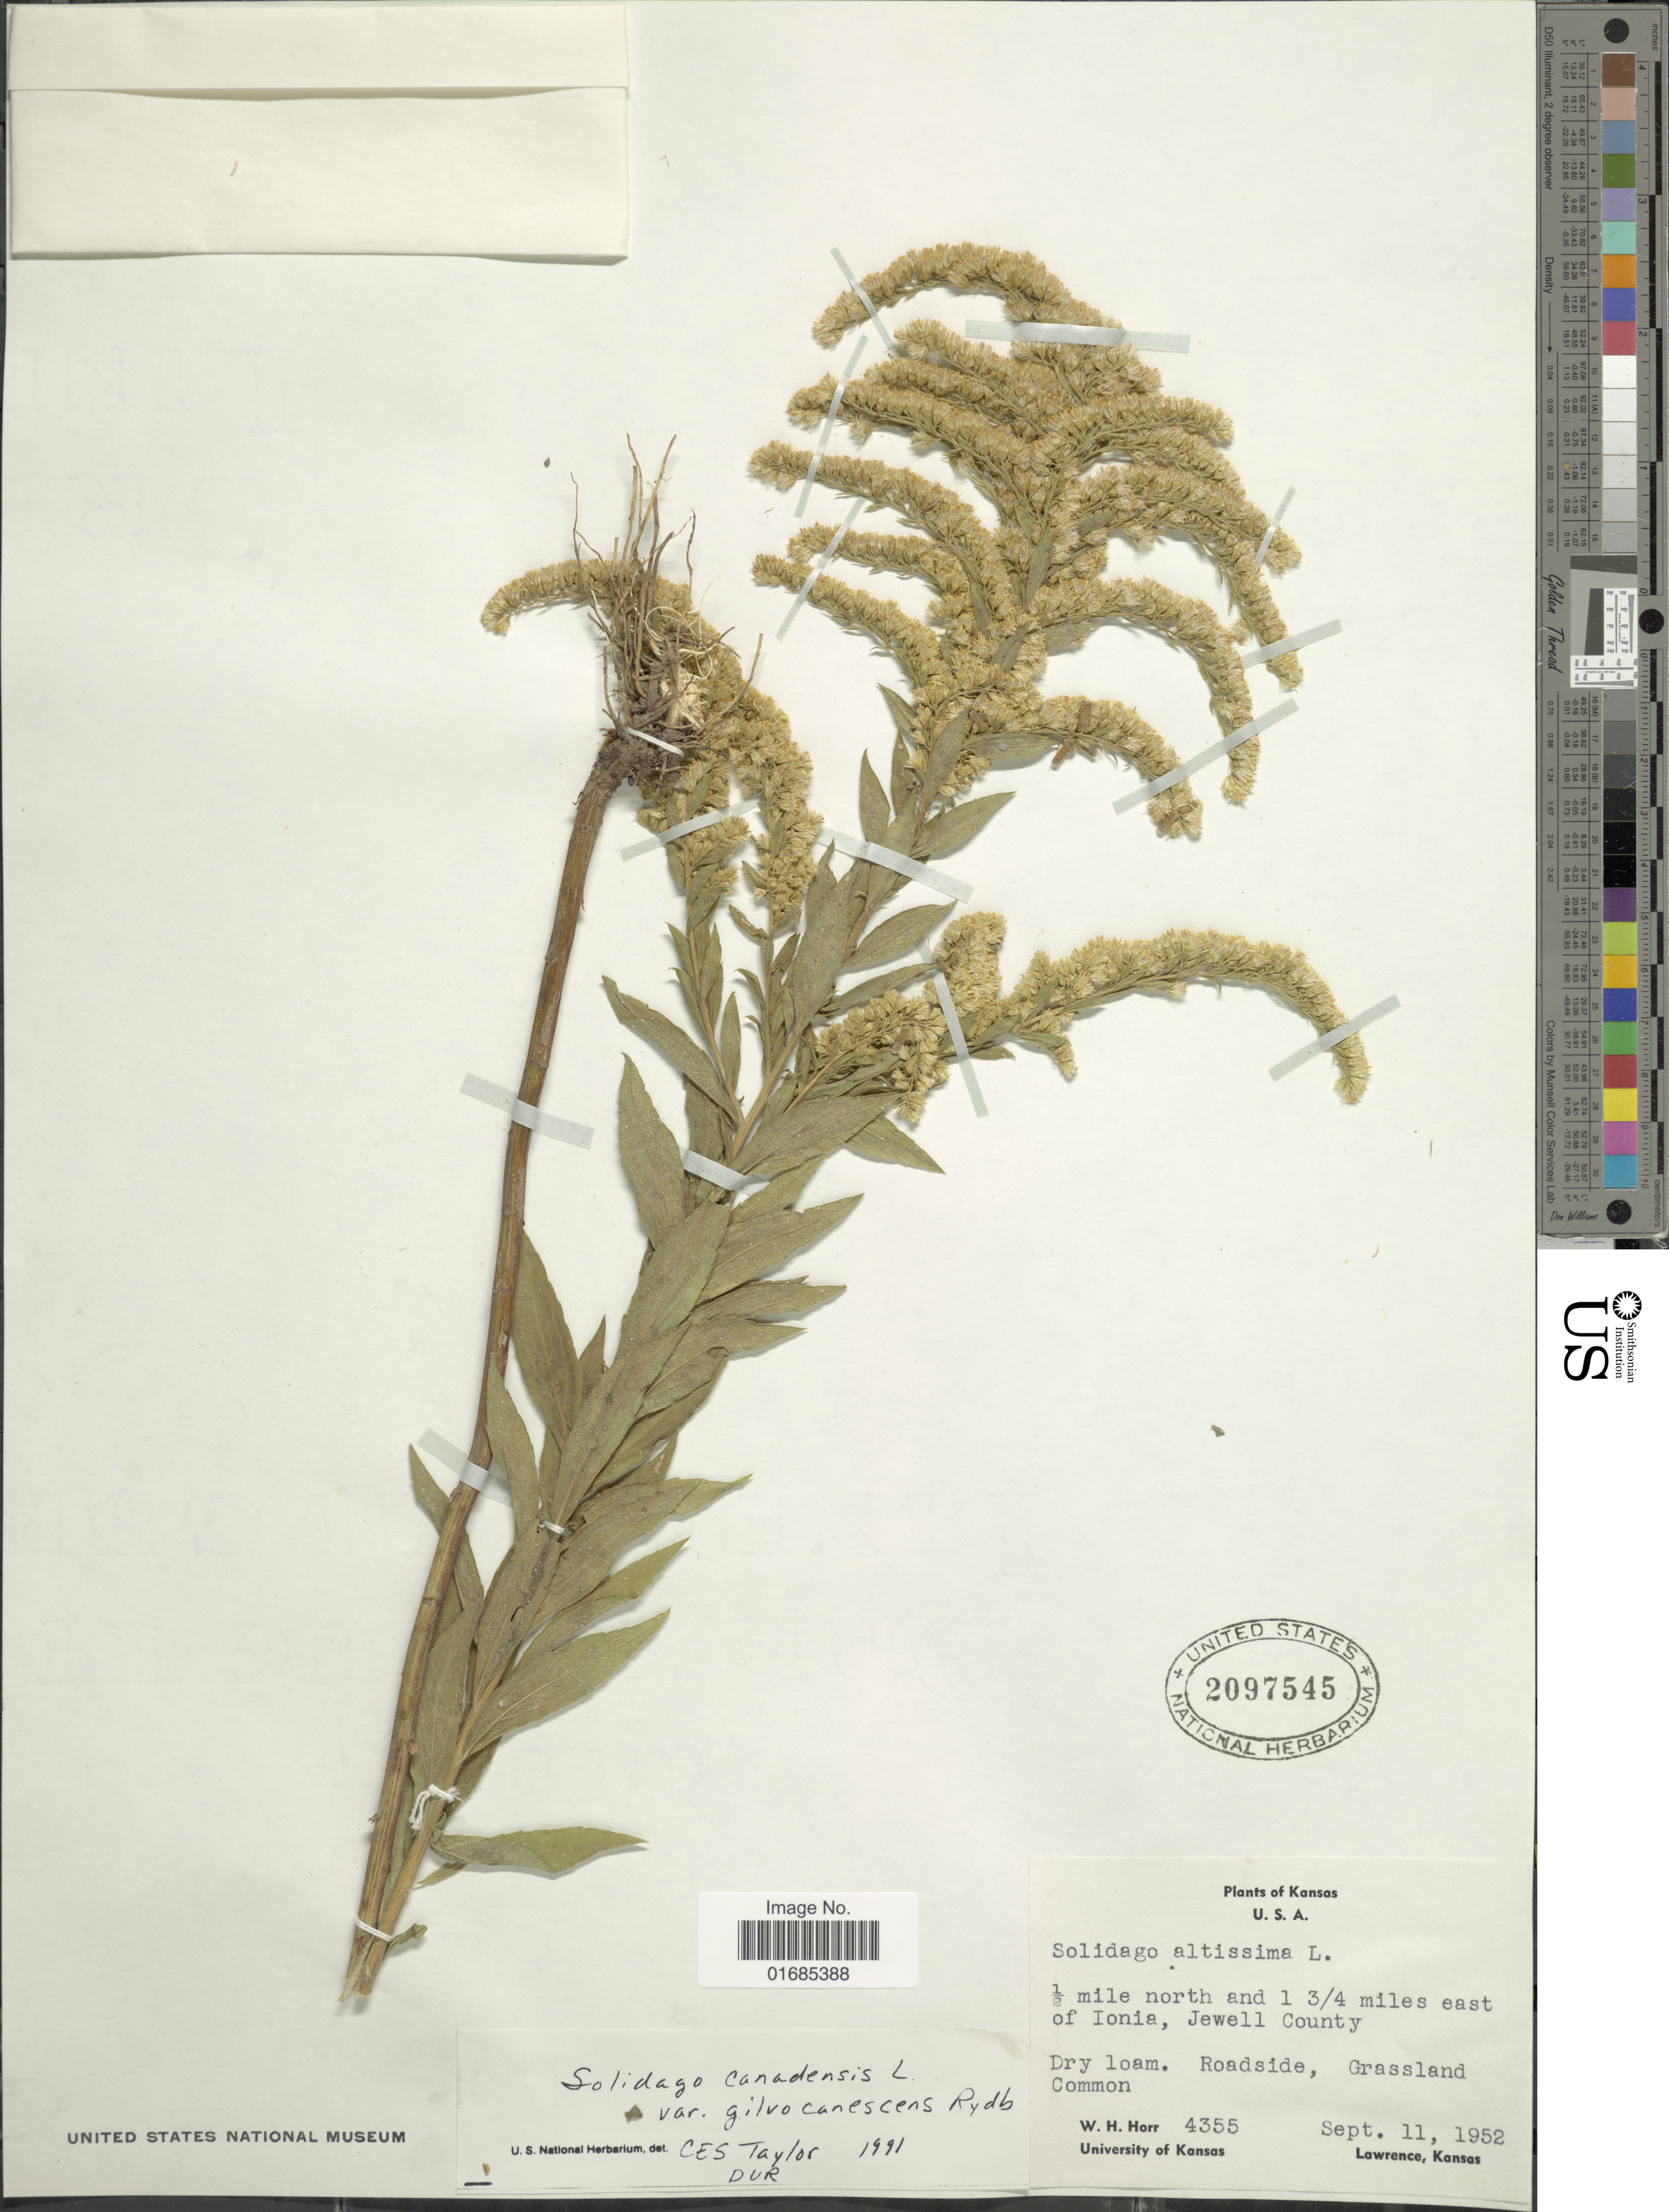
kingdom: Plantae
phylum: Tracheophyta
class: Magnoliopsida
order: Asterales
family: Asteraceae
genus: Solidago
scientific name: Solidago canadensis var. gilvocanescens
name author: Rydb.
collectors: W. H. Horr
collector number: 4355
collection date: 1952-09-11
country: United States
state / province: Kansas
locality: ½ mile north and 1¾ miles east of Ionia, Jewell County, dry loam, Roadside, Grassland Common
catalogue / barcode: US 2097545